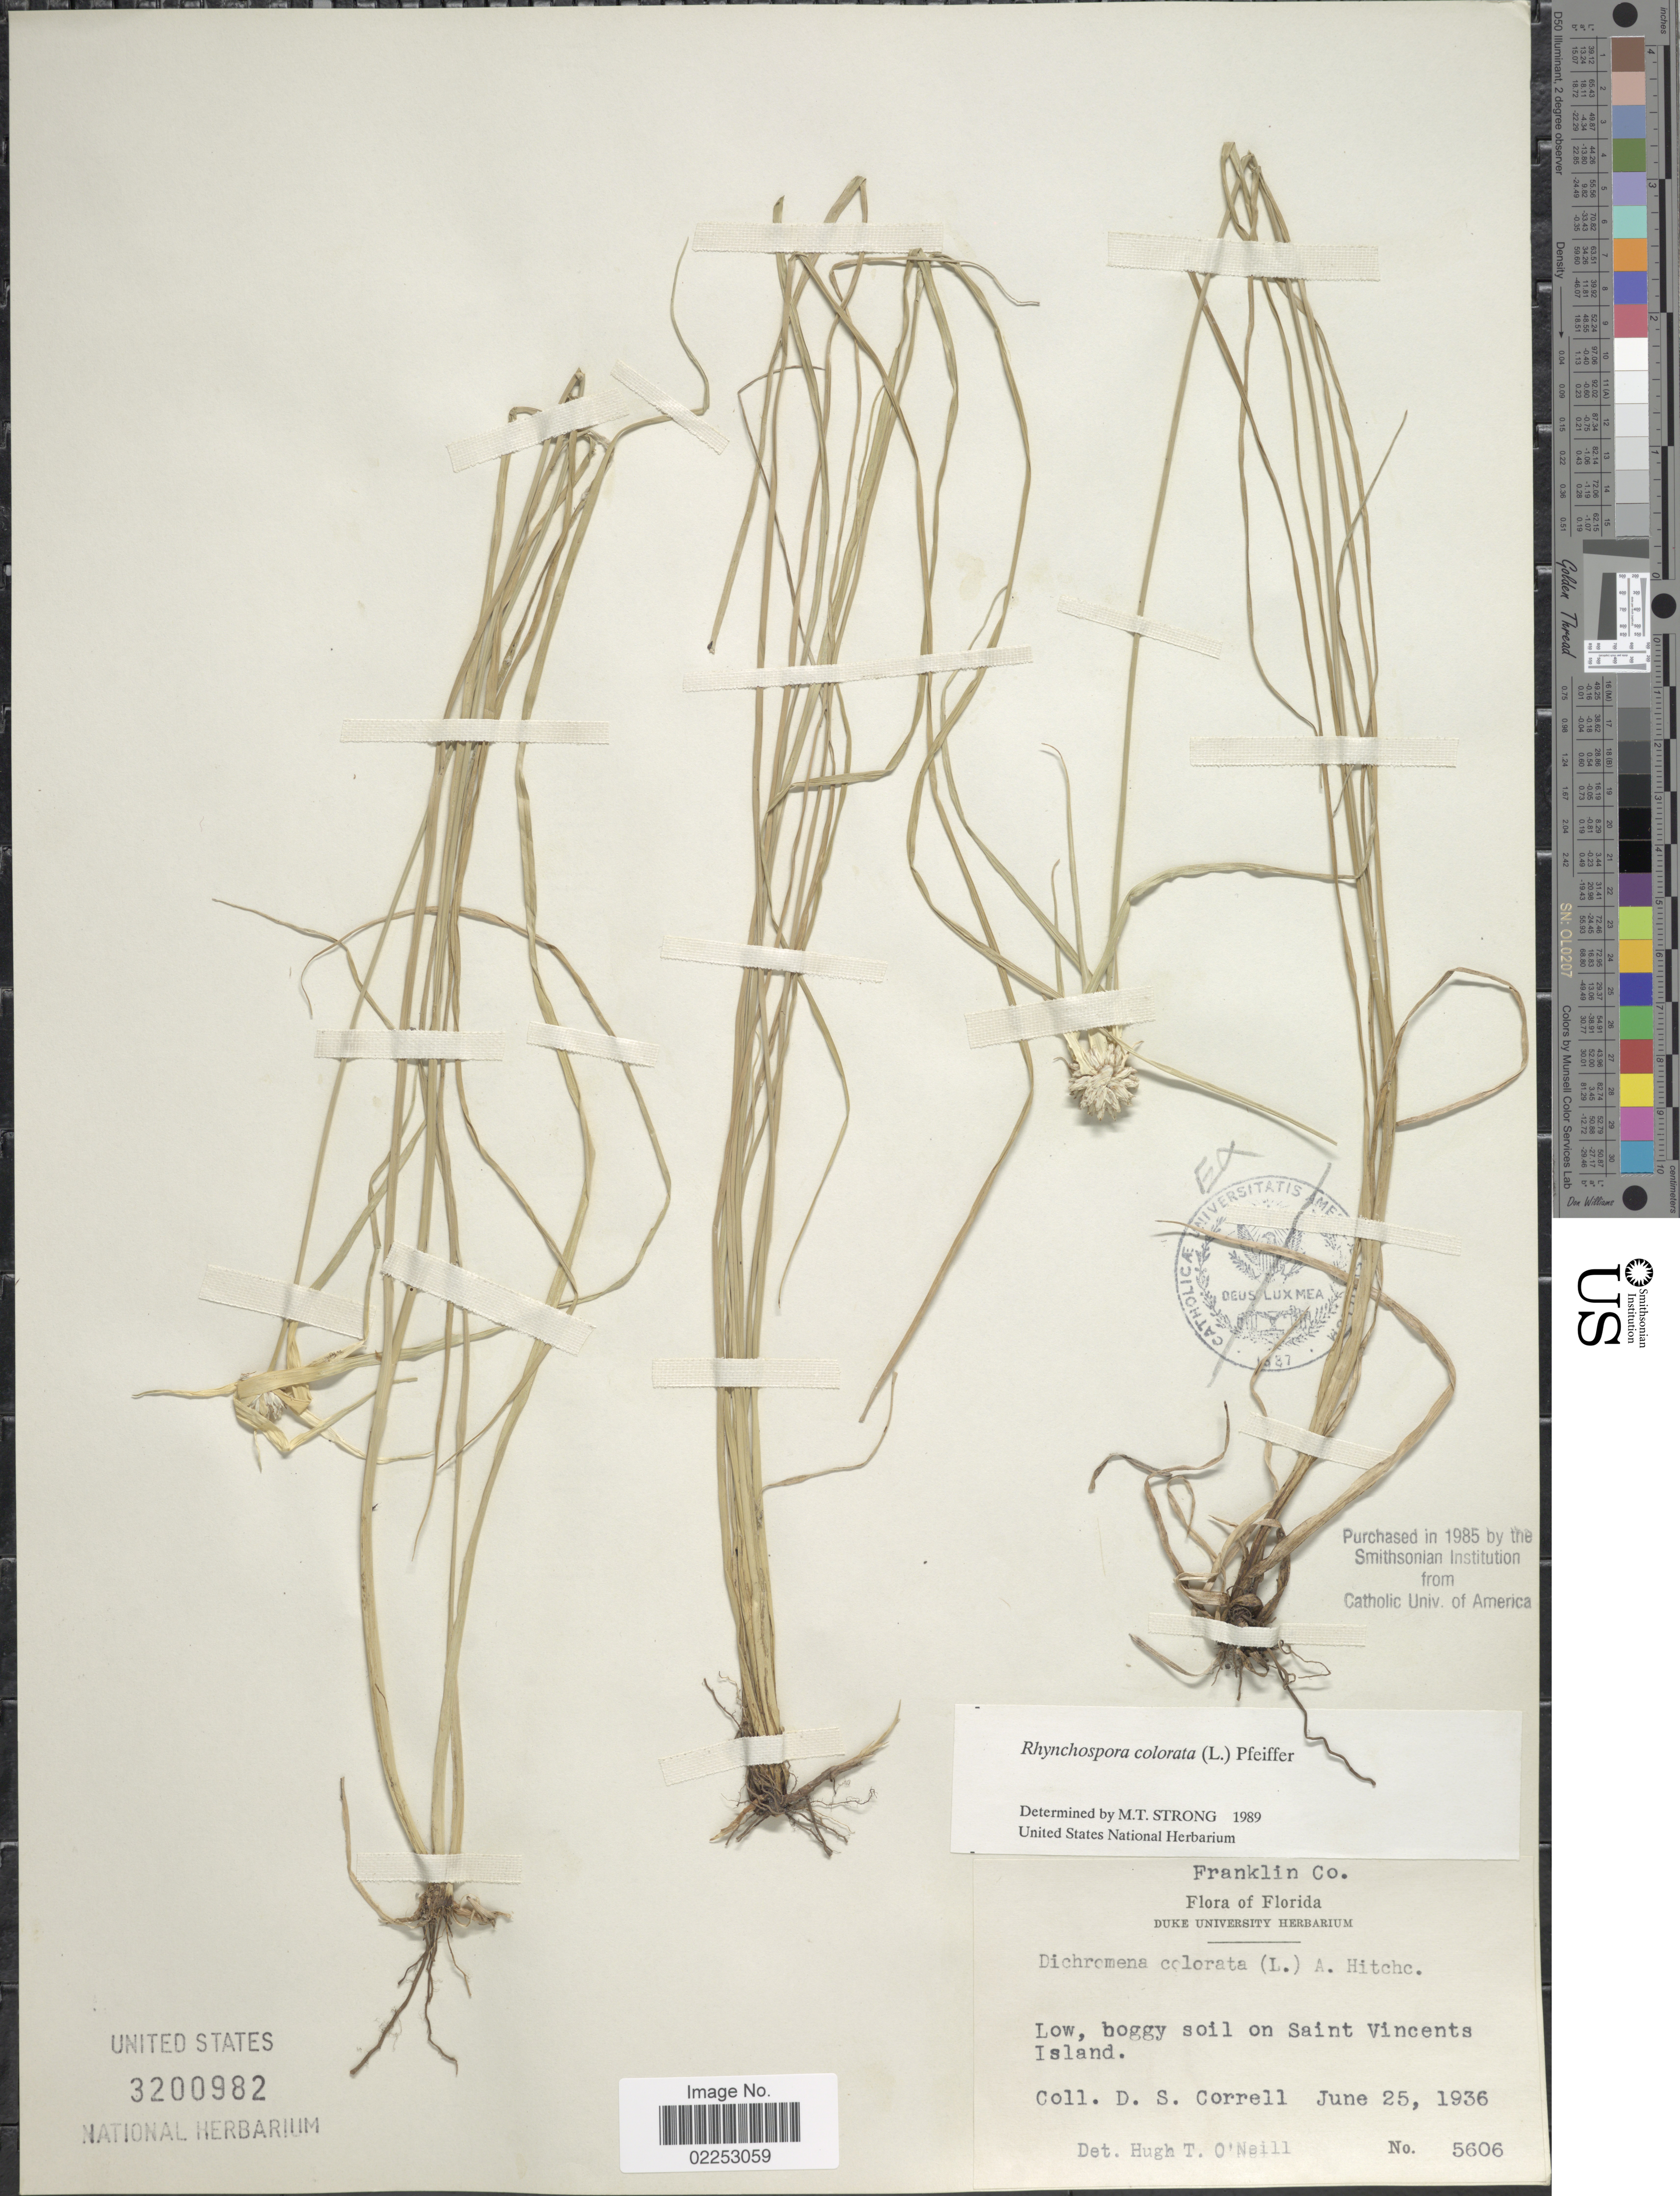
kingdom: Plantae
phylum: Tracheophyta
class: Liliopsida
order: Poales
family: Cyperaceae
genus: Rhynchospora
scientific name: Rhynchospora colorata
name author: (L.) H. Pfeiff.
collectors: D. S. Correll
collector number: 5606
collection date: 1936-06-25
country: United States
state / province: Florida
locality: Franklin Co. Saint Vincents Island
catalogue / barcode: US 3200982